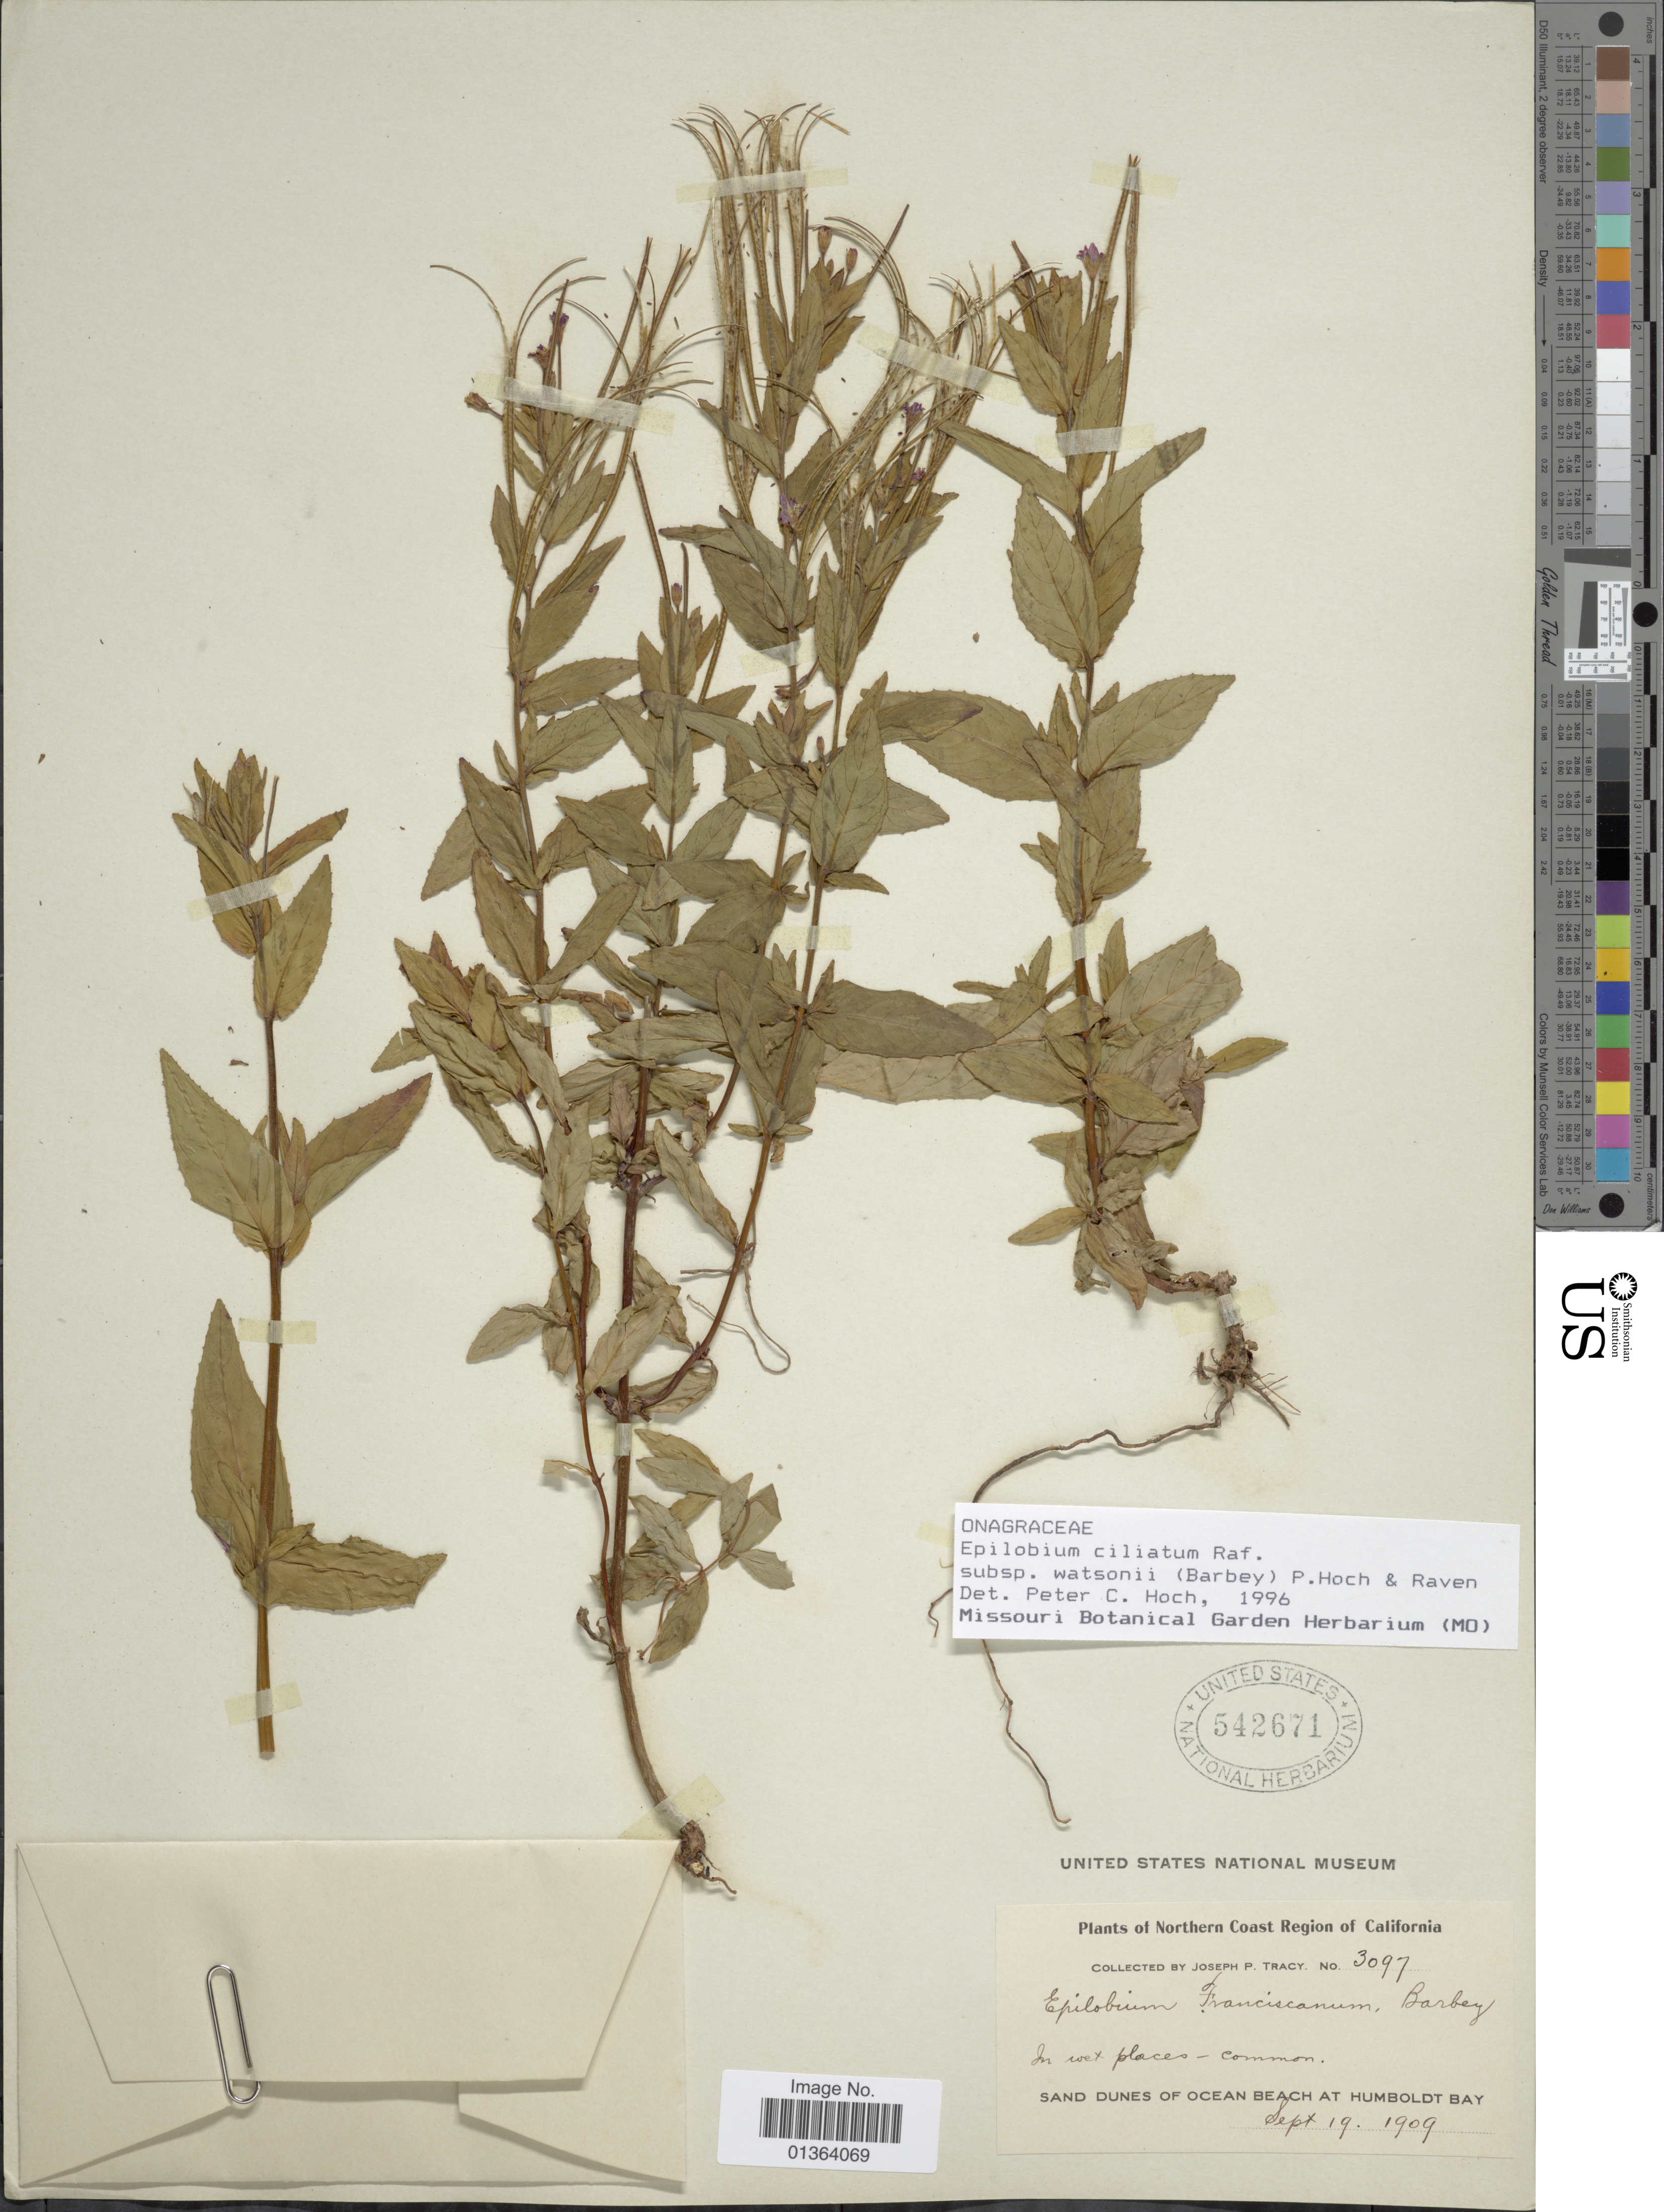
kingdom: Plantae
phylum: Tracheophyta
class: Magnoliopsida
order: Myrtales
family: Onagraceae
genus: Epilobium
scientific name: Epilobium ciliatum subsp. watsonii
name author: (Barbey) Hoch & P.H. Raven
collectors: J. Tracy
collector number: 3097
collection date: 1909-09-19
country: United States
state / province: California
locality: Northern Coast Region. Sand dunes of ocean beach at Humboldt Bay.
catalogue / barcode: US 542671